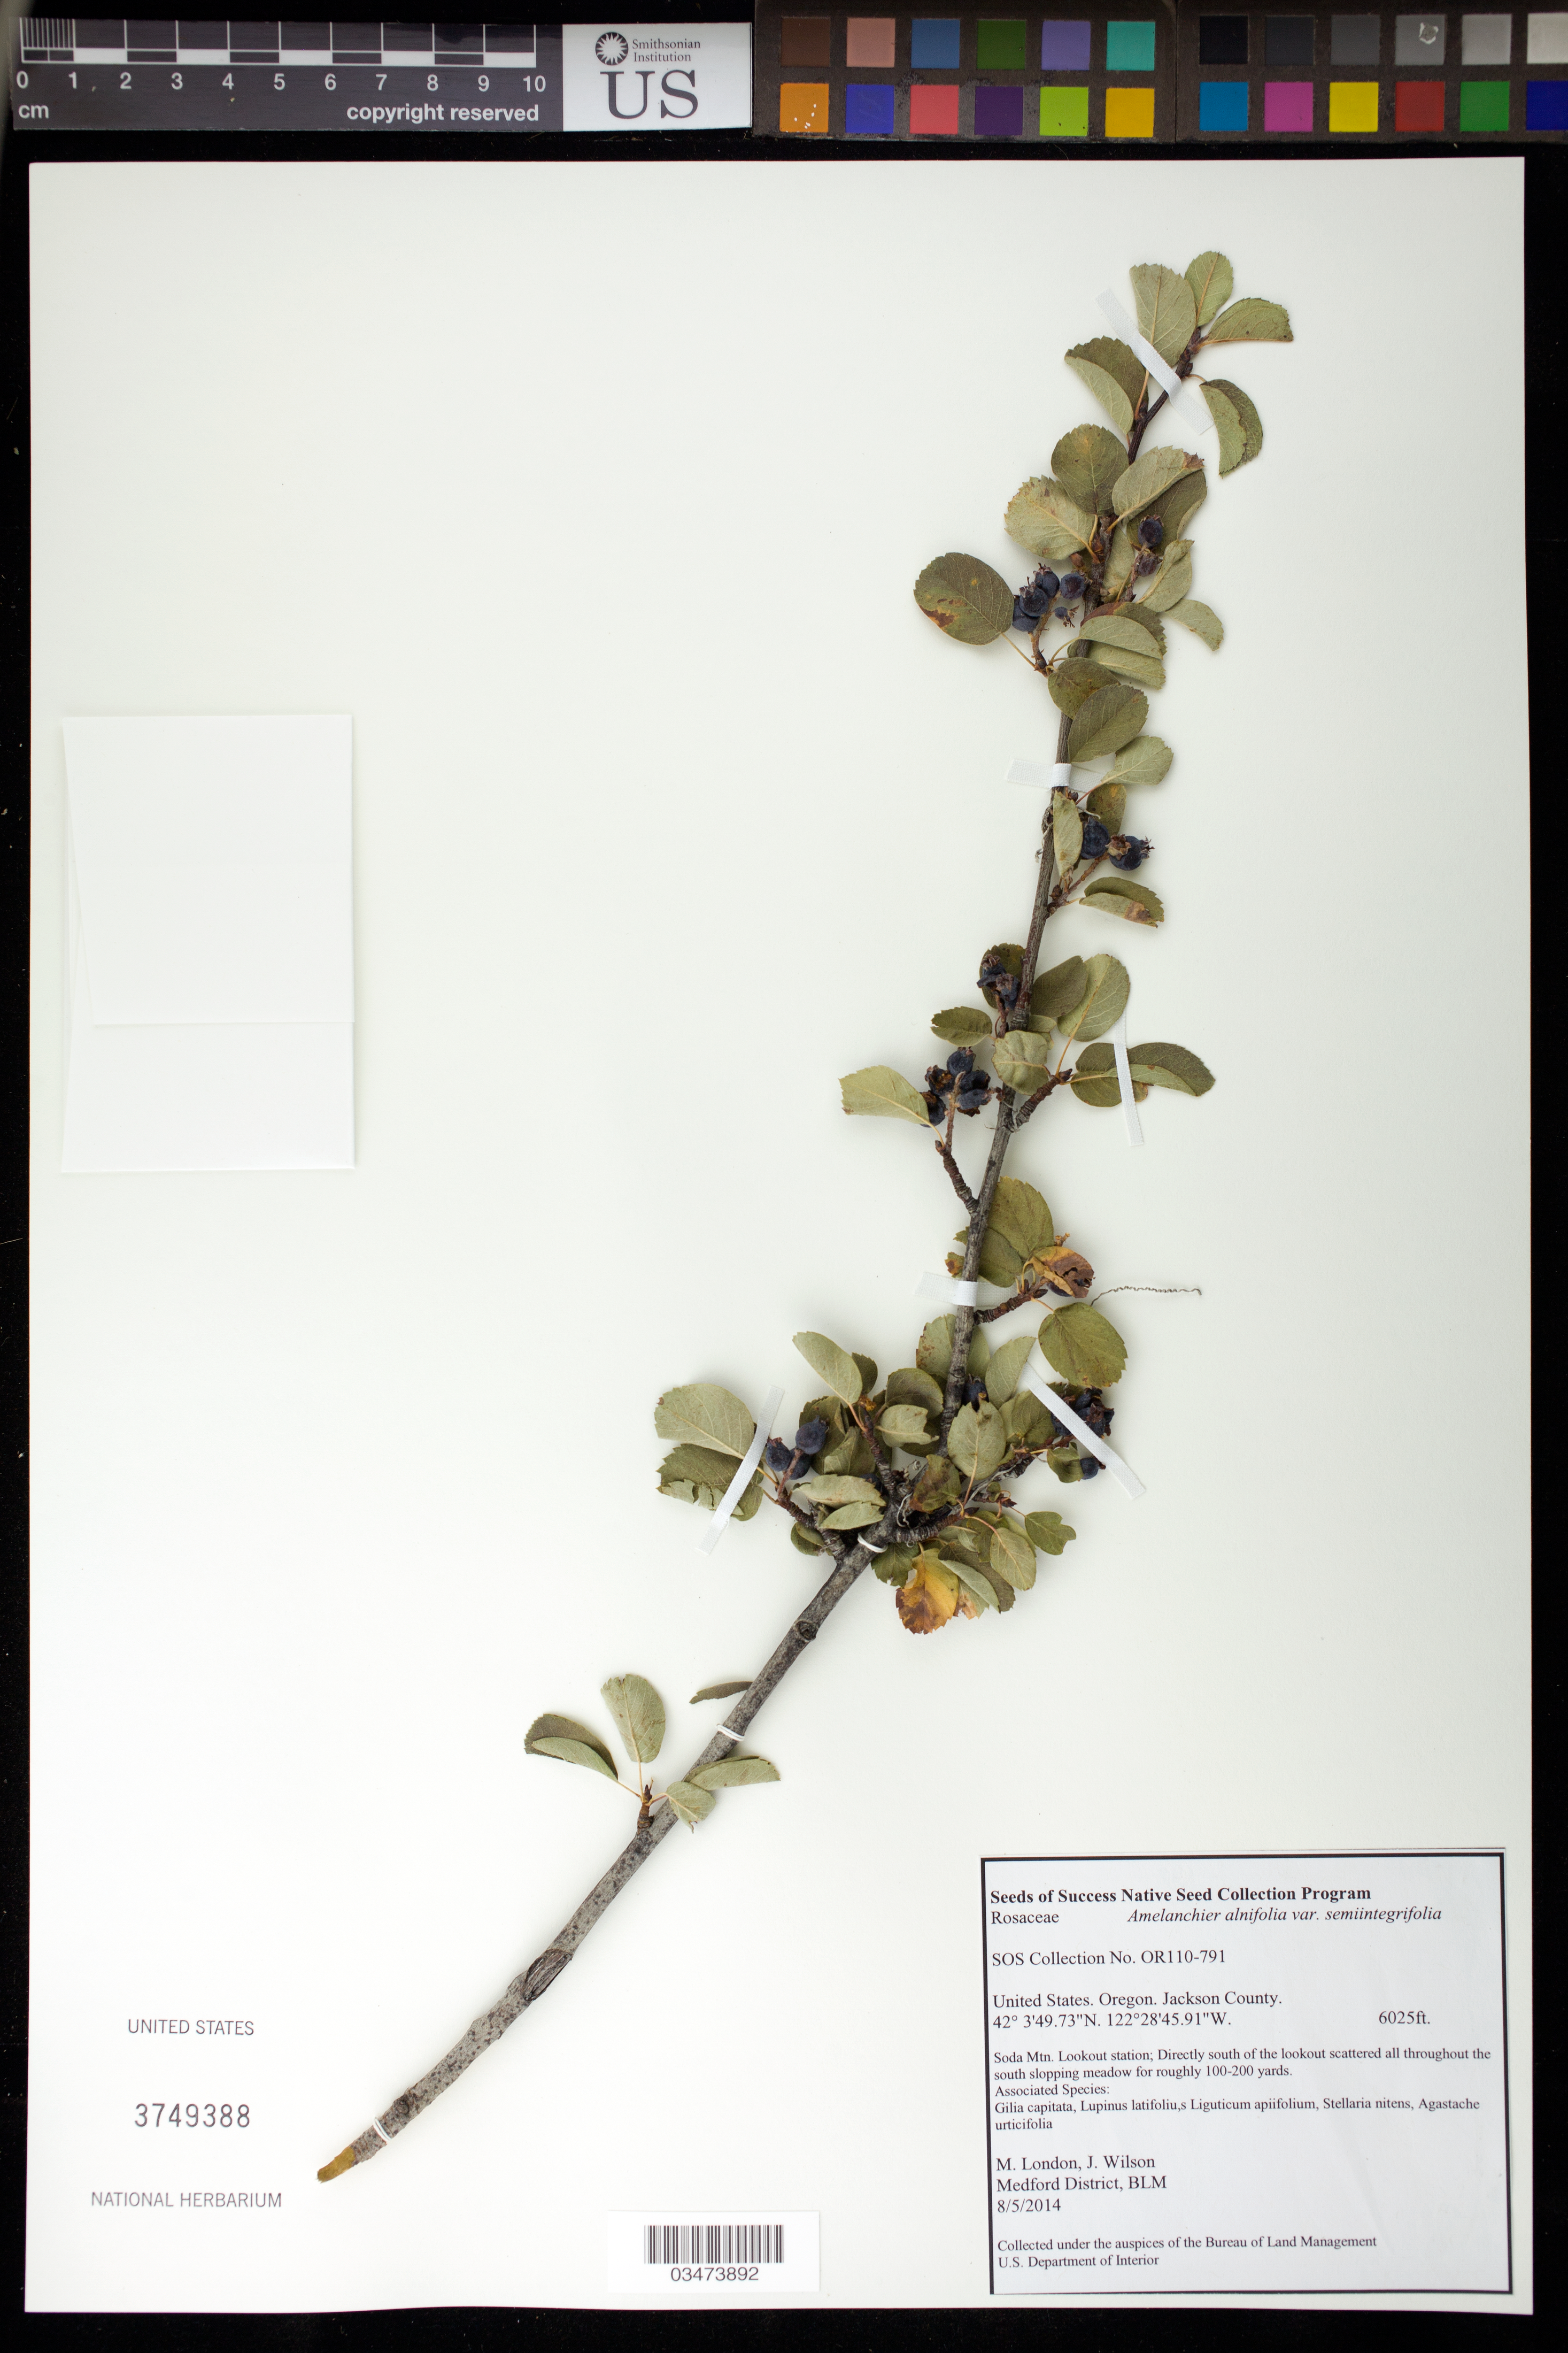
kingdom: Plantae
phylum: Tracheophyta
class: Magnoliopsida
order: Rosales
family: Rosaceae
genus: Amelanchier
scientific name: Amelanchier alnifolia var. semiintegrifolia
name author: (Hook.) C.L. Hitchc.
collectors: M. London & J. Wilson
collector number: OR110-791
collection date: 2014-08-05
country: United States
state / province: Oregon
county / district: Jackson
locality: Soda Mtn Lookout station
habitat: Associated species: Lupinus latifolius, Gilia capitata, Stellaria nitens, ect.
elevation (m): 1836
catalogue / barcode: US 3749388